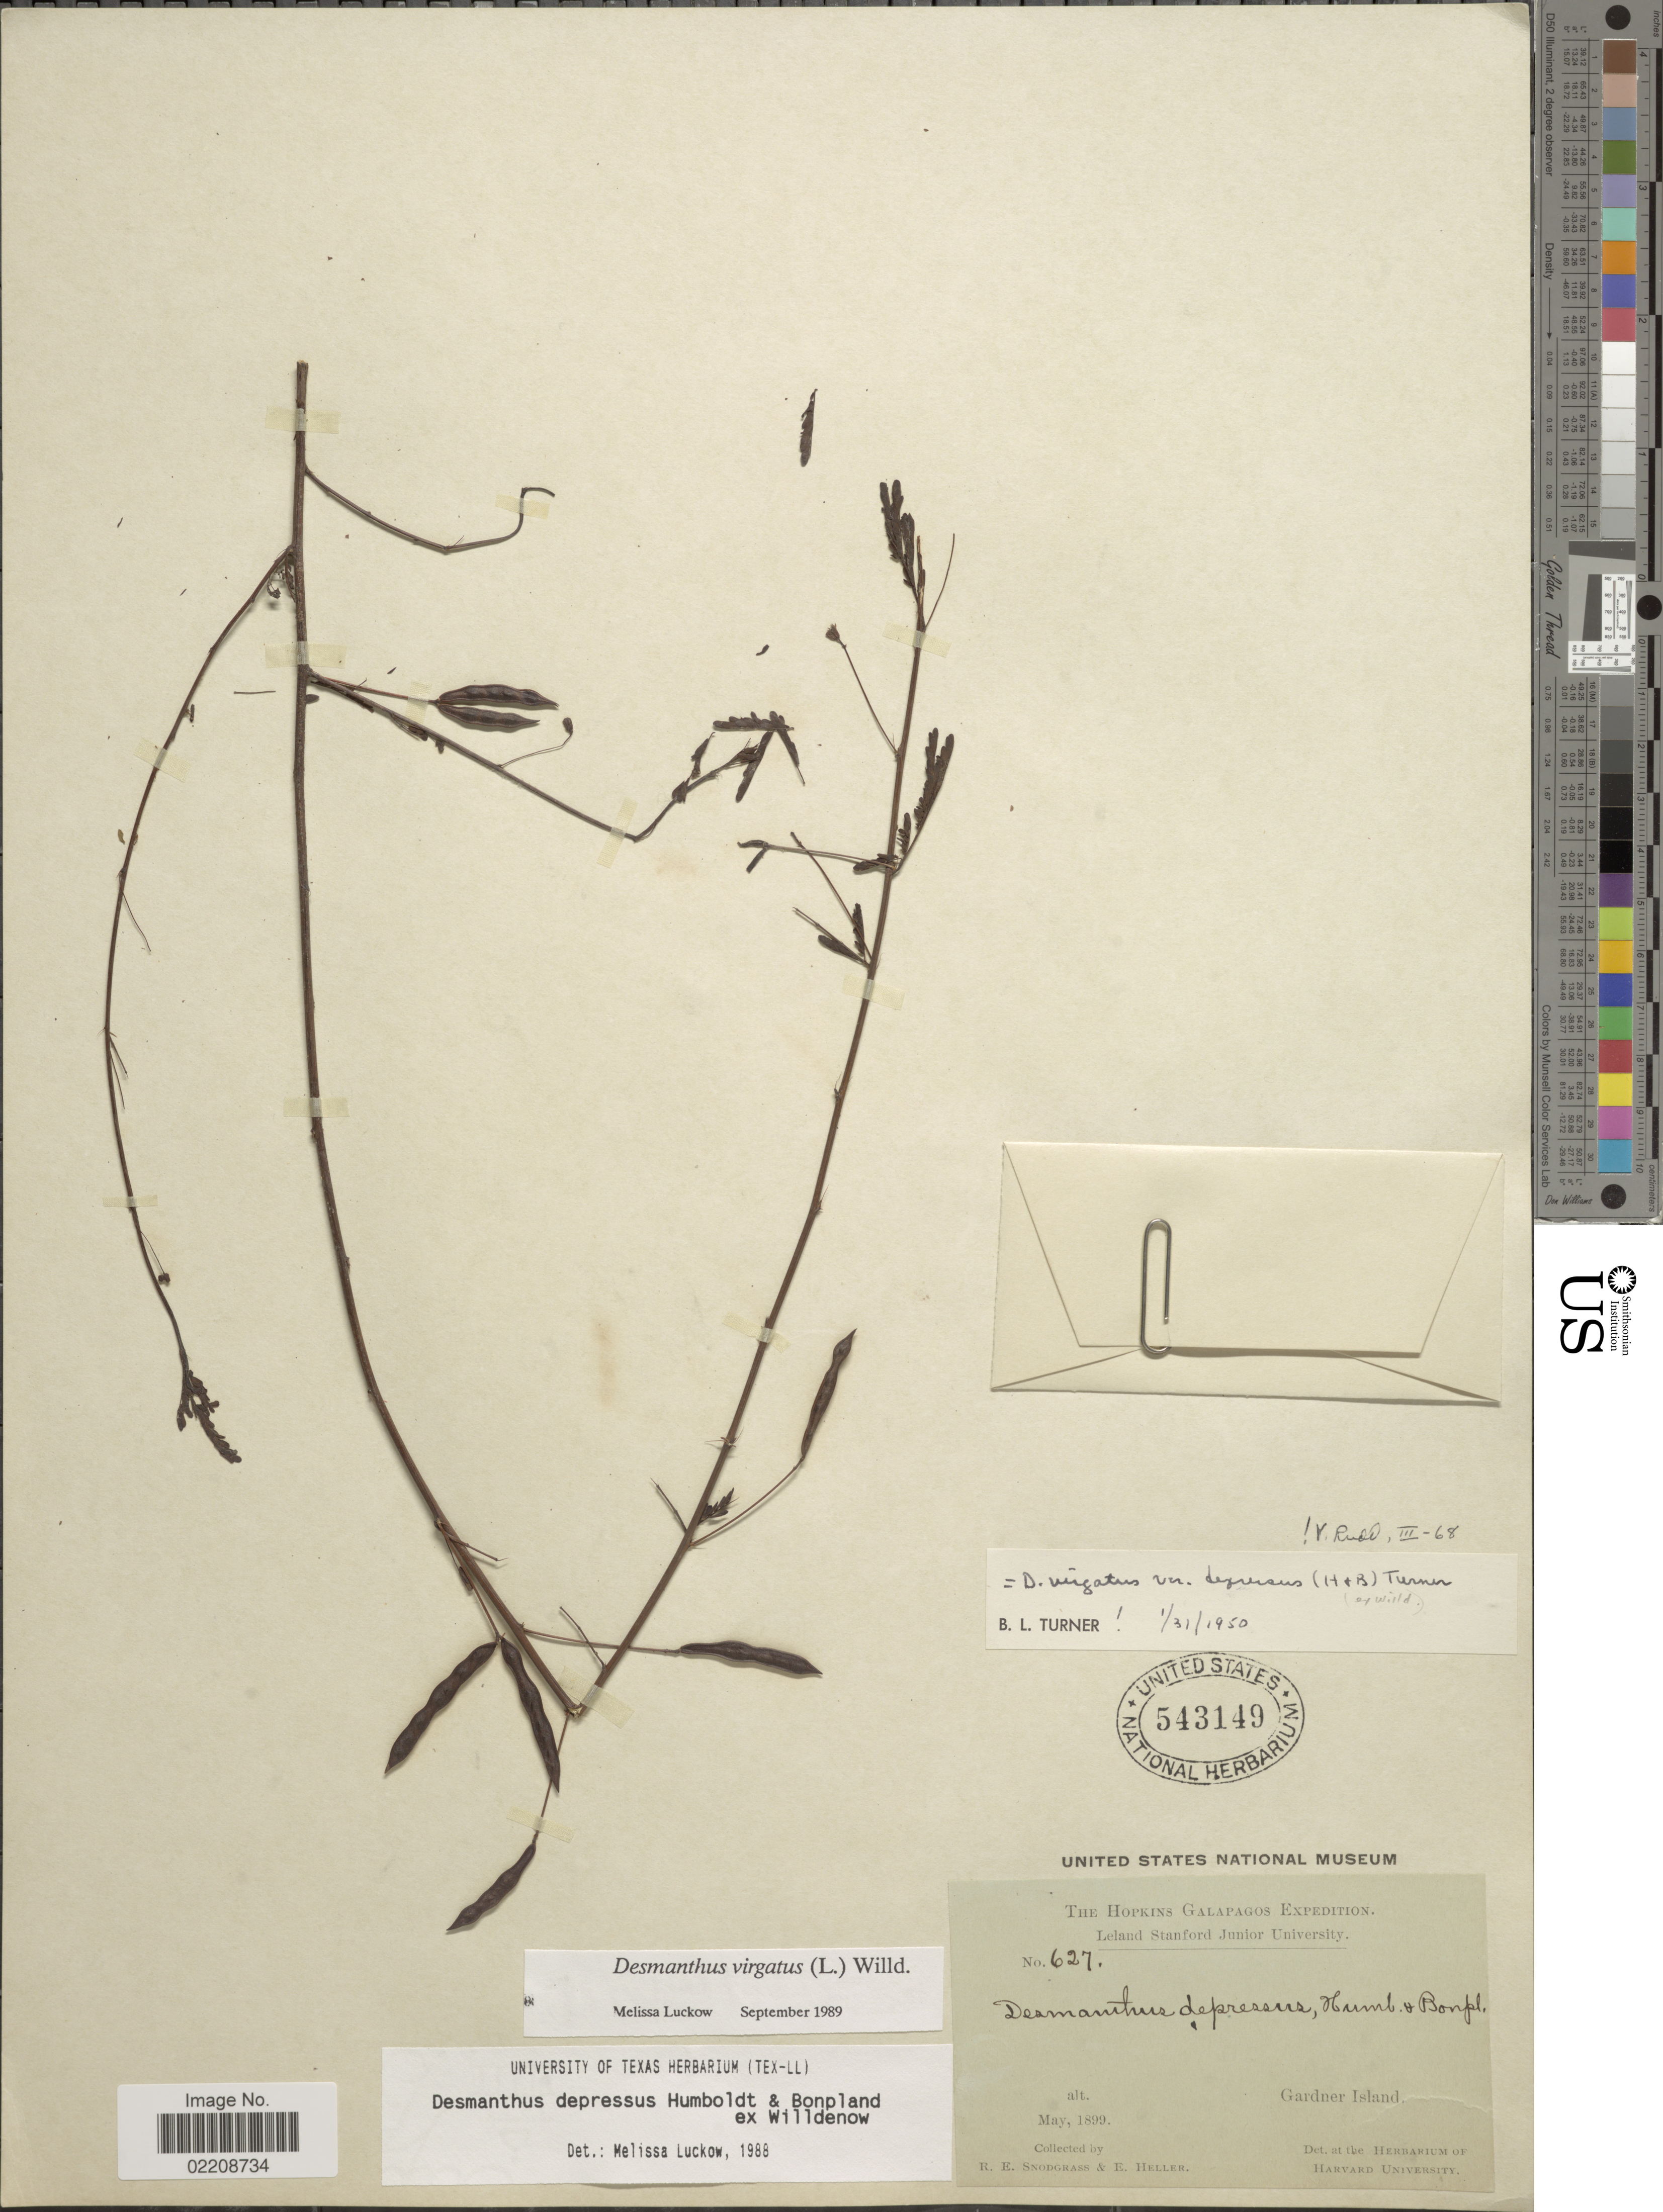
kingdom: Plantae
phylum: Tracheophyta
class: Magnoliopsida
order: Fabales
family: Fabaceae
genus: Desmanthus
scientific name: Desmanthus virgatus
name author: (L.) Willd.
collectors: R. E. Snodgrass & E. Heller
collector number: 627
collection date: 1899-05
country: Ecuador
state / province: Colón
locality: Gardner Island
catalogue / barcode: US 543149